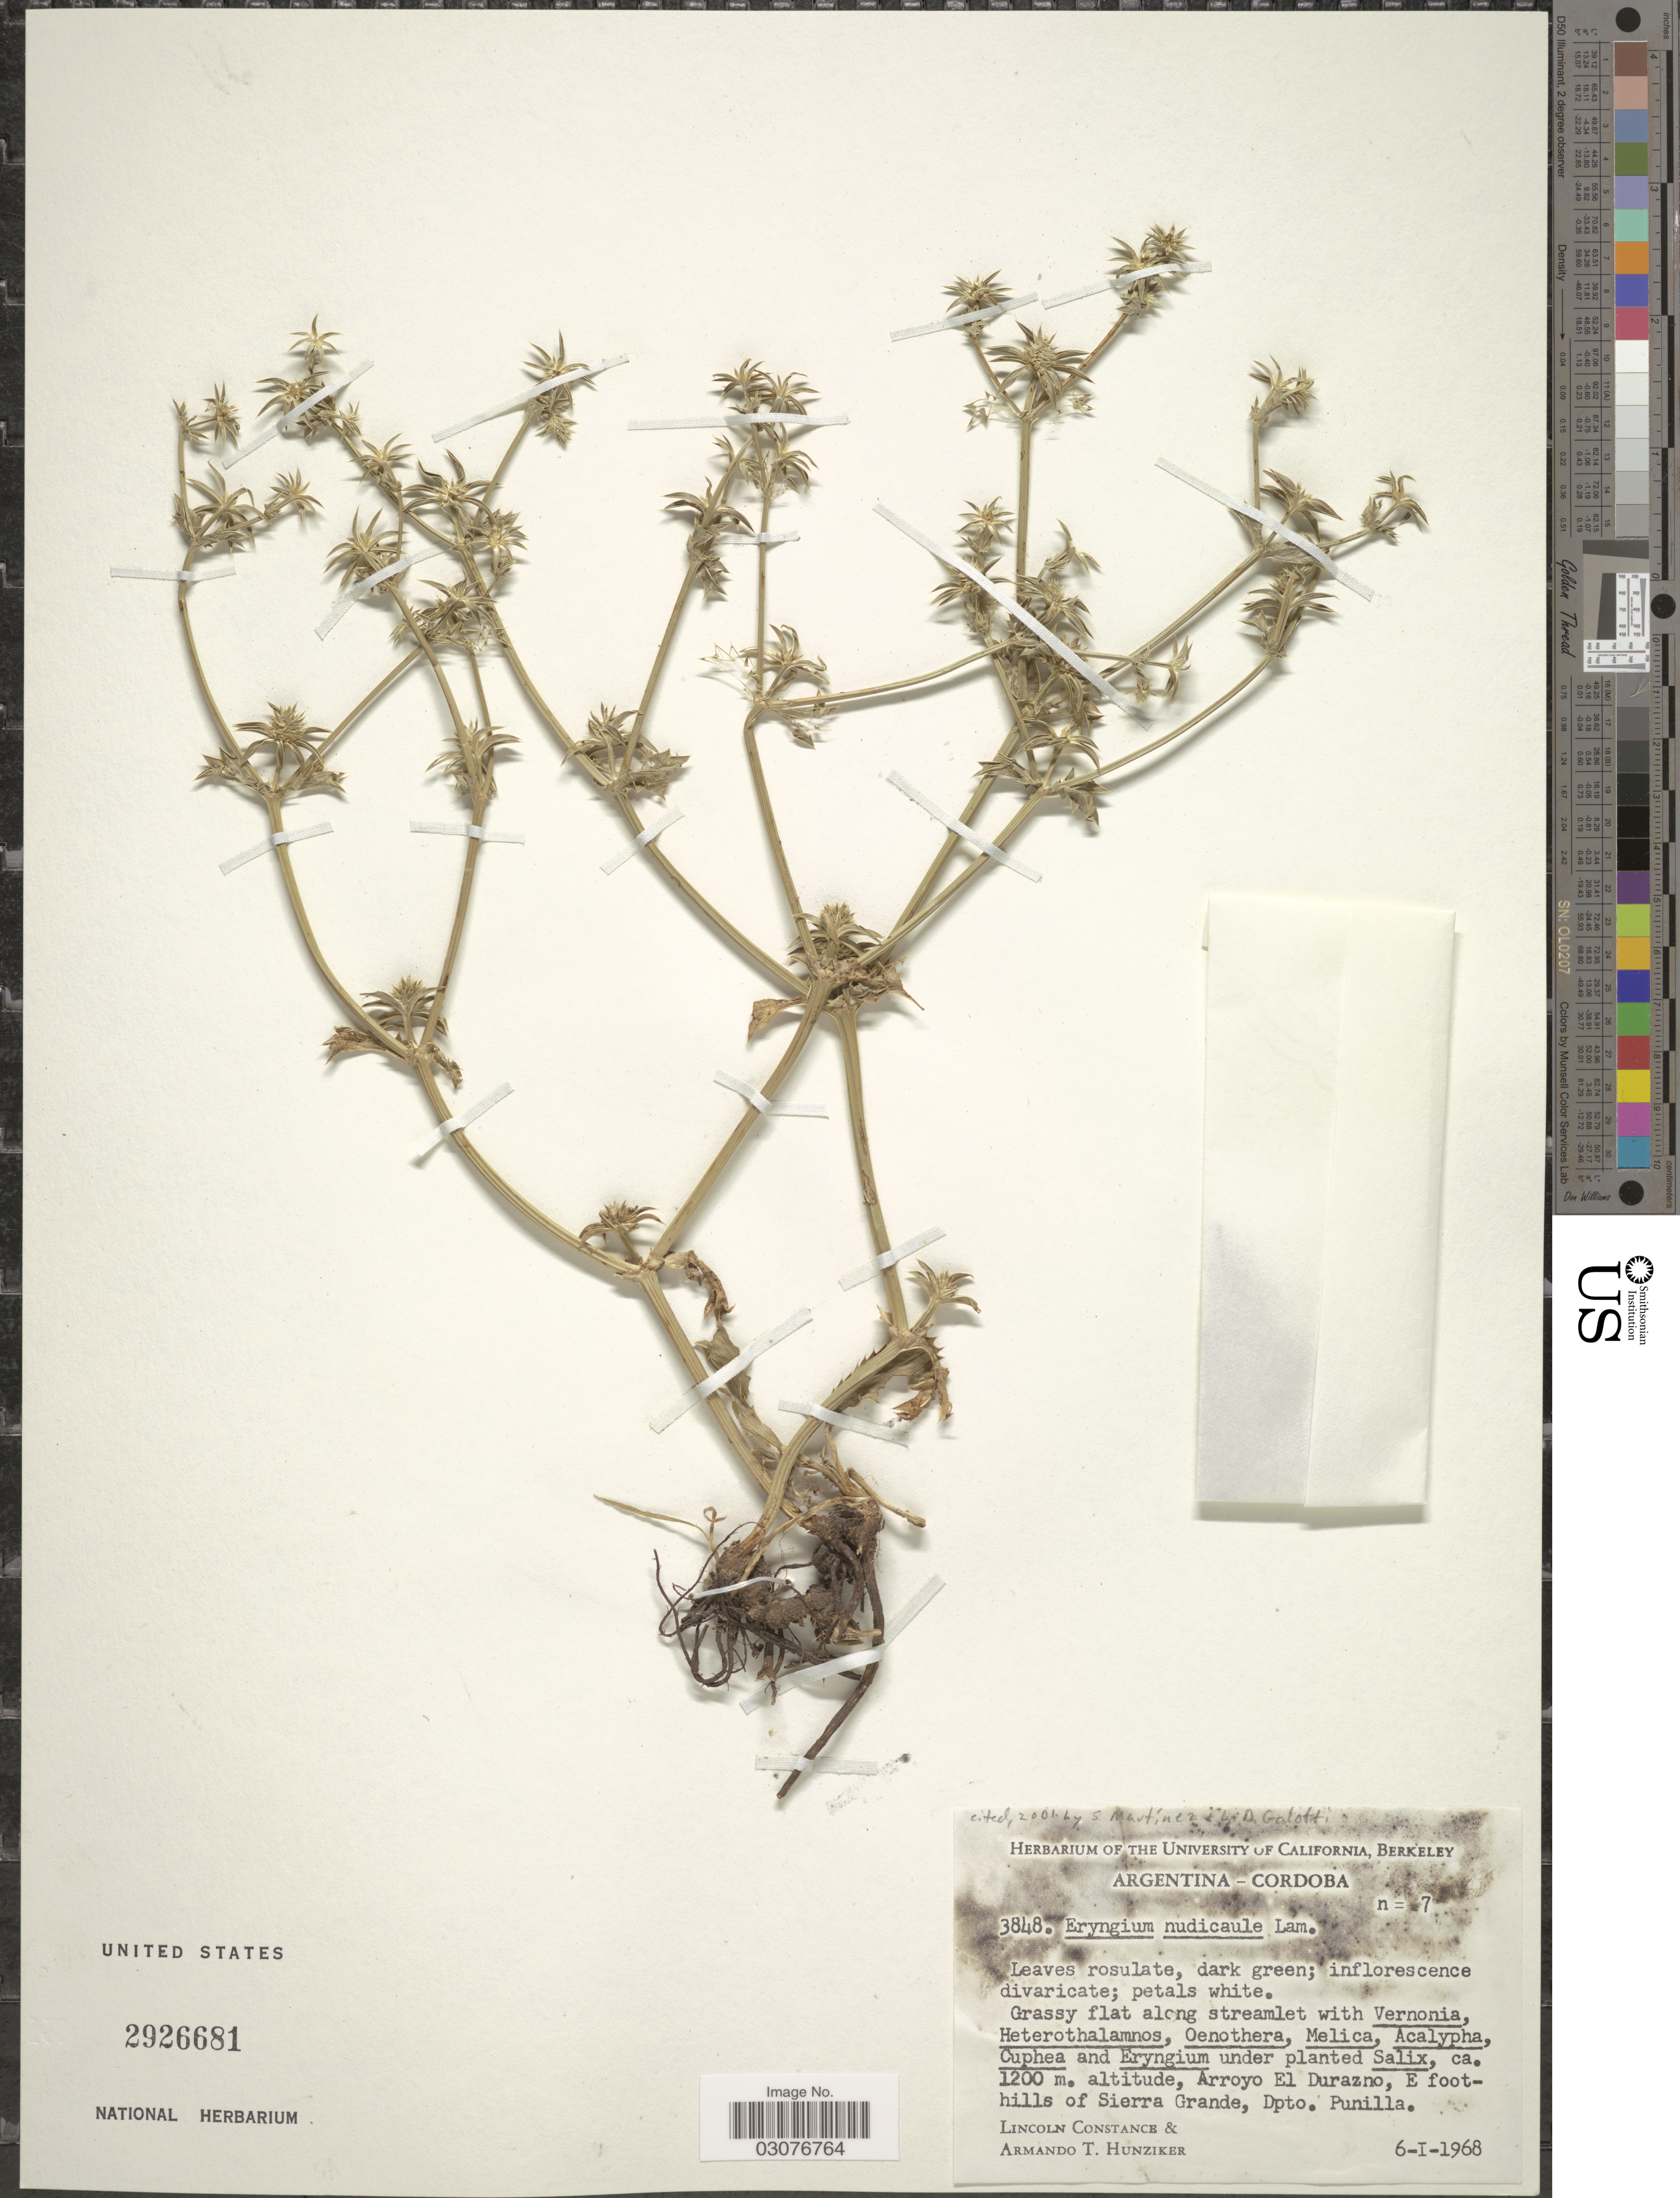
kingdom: Plantae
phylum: Tracheophyta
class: Magnoliopsida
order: Apiales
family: Apiaceae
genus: Eryngium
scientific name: Eryngium nudicaule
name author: Lam.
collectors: L. Constance & A. T. Hunziker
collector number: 3848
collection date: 1968-01-06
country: Argentina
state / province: Cordoba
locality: Arroyo El Duranzo, E foothills of Sierra Grande, Dpto. Punilla.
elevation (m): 1200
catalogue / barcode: US 2926681